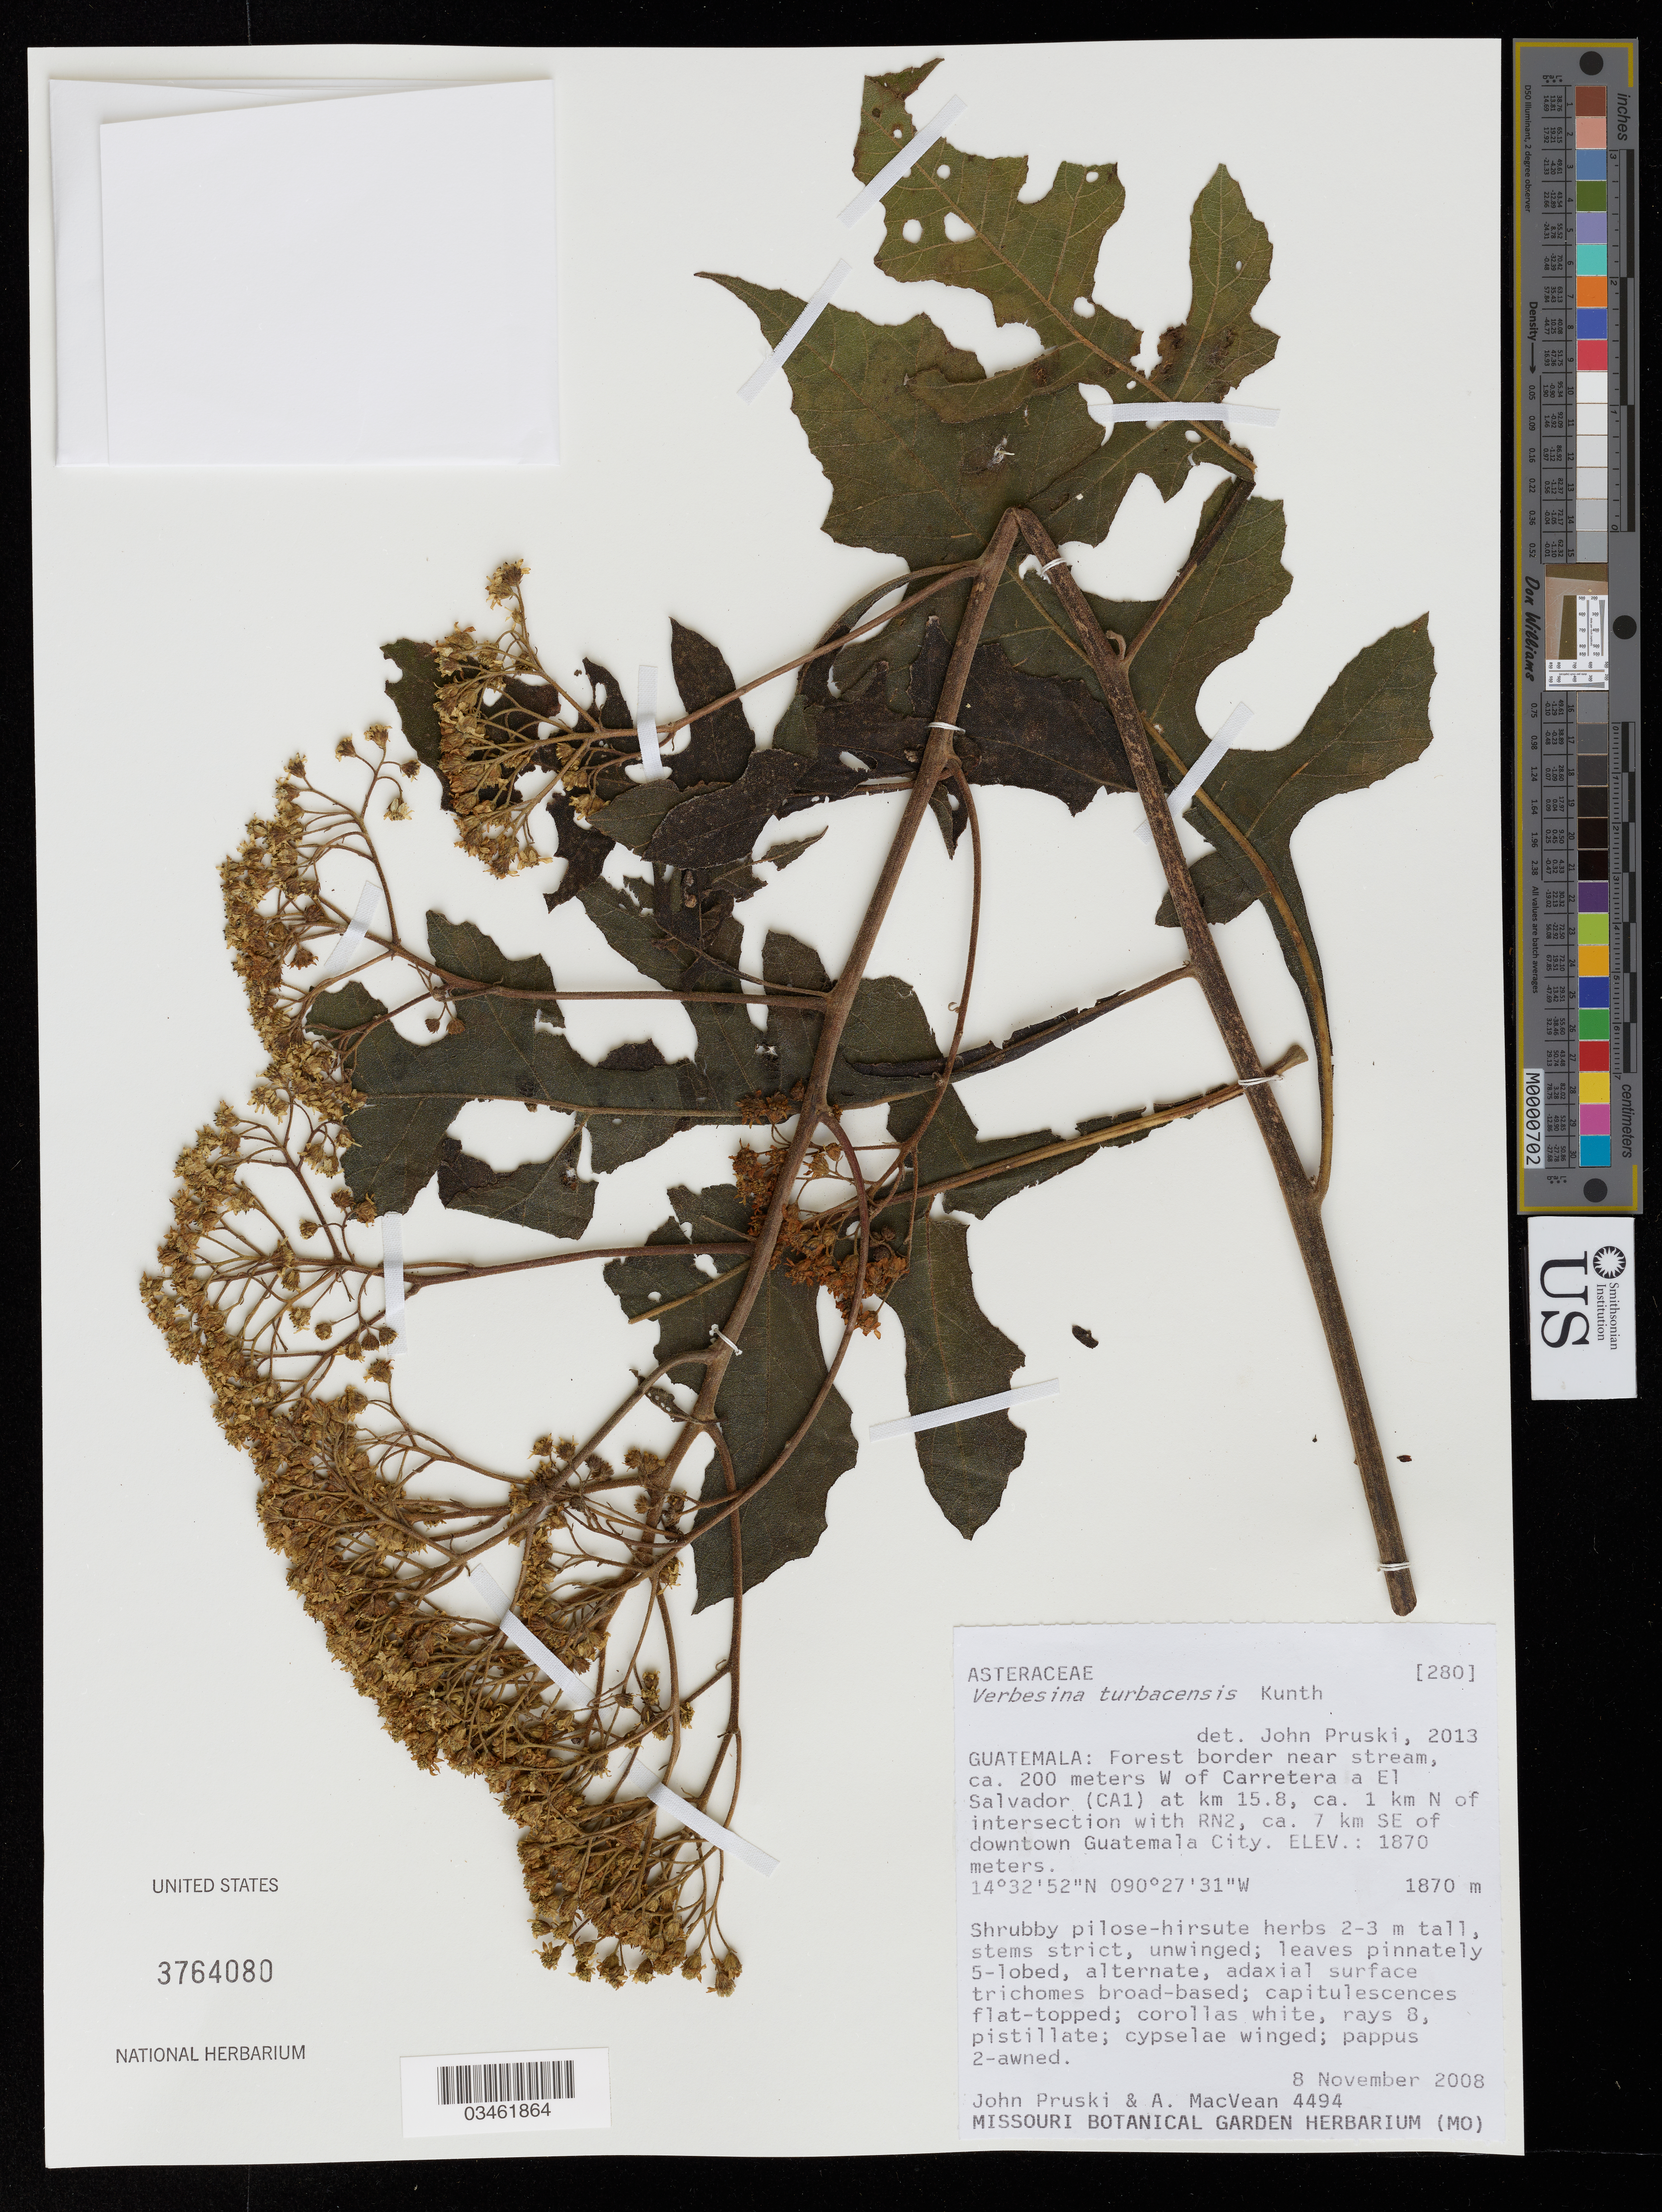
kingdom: Plantae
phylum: Tracheophyta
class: Magnoliopsida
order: Asterales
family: Asteraceae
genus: Verbesina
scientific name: Verbesina turbacensis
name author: Kunth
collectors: J. Pruski & A. MacVean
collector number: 4494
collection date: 2008-11-08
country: Guatemala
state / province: Guatemala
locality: Forest border near stream, ca. 200 meters W of Carretera a El Salvador (CA1) at km 15.8, ca. 1 km N of intersection with RN2, ca. 7 km SE of downtown Guatemala City.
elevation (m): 1870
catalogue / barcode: US 3764080